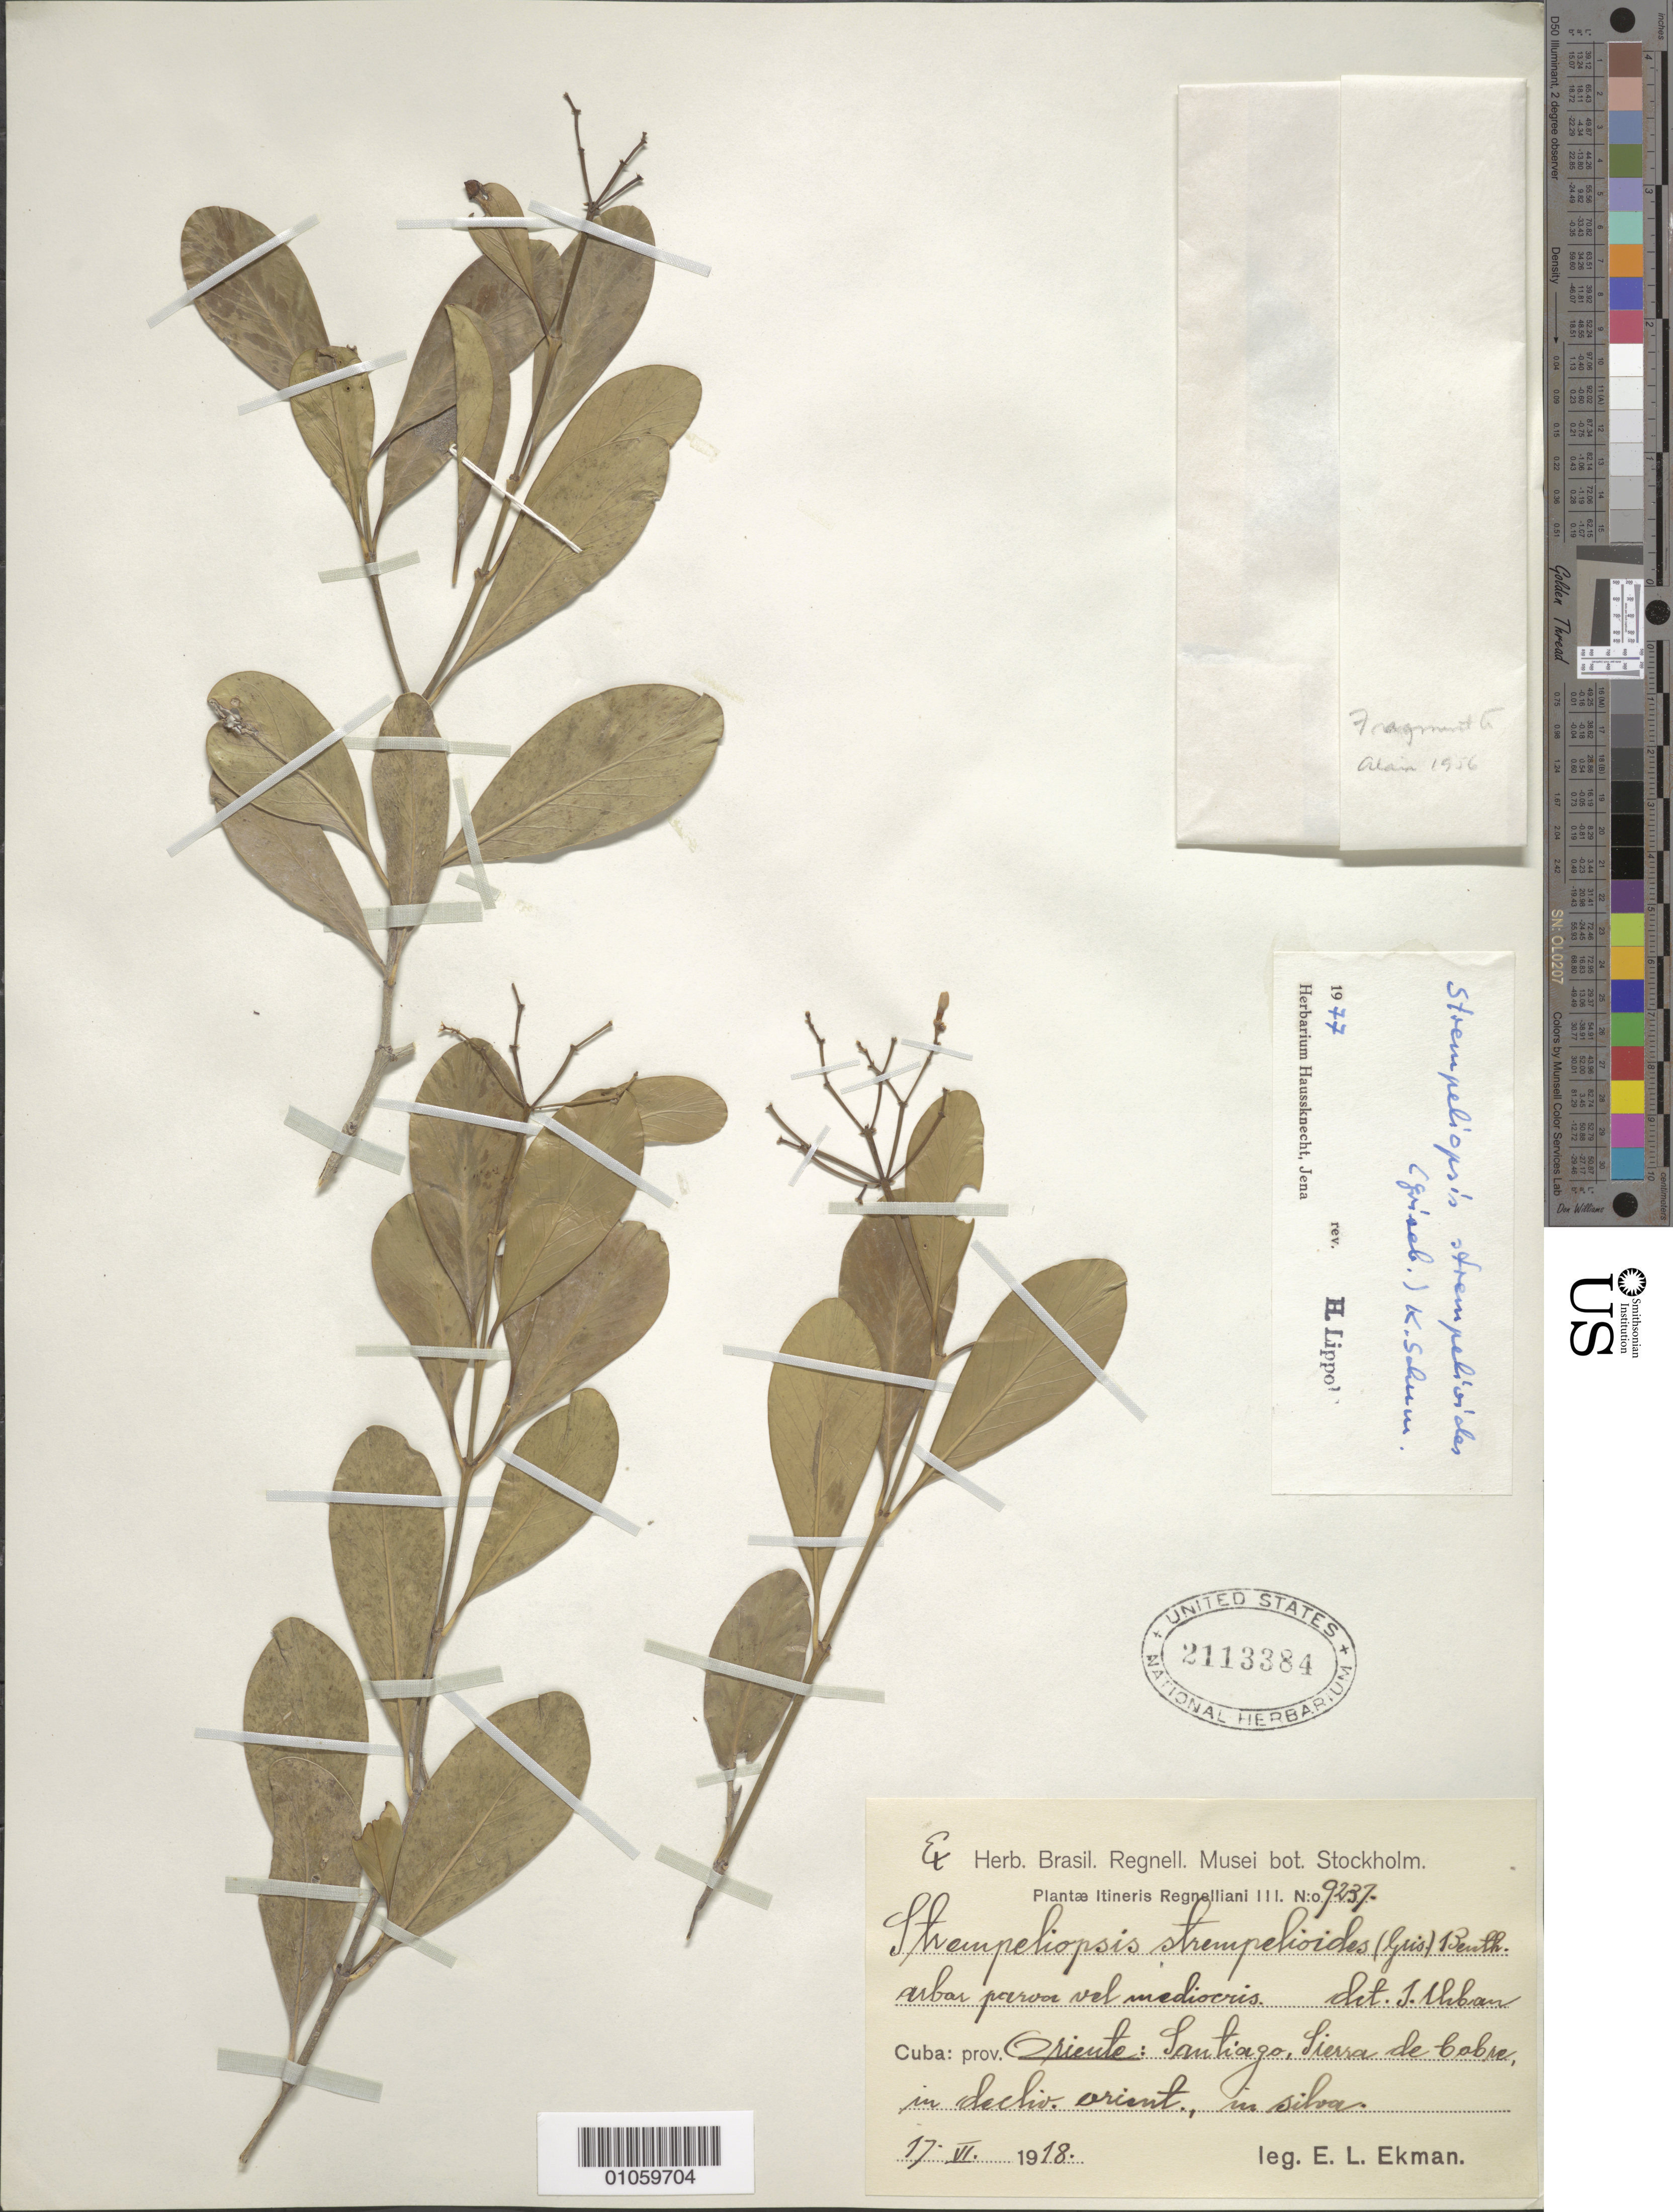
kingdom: Plantae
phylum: Tracheophyta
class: Magnoliopsida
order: Gentianales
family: Apocynaceae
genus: Strempeliopsis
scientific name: Strempeliopsis strempelioides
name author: (Griseb.) Benth.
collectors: E. L. Ekman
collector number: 9237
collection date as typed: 17 Jun 1918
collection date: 1918-06-17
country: Cuba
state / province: Santiago de Cuba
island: Cuba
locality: Santiago, Sierra de Cobre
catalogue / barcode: US 2113384